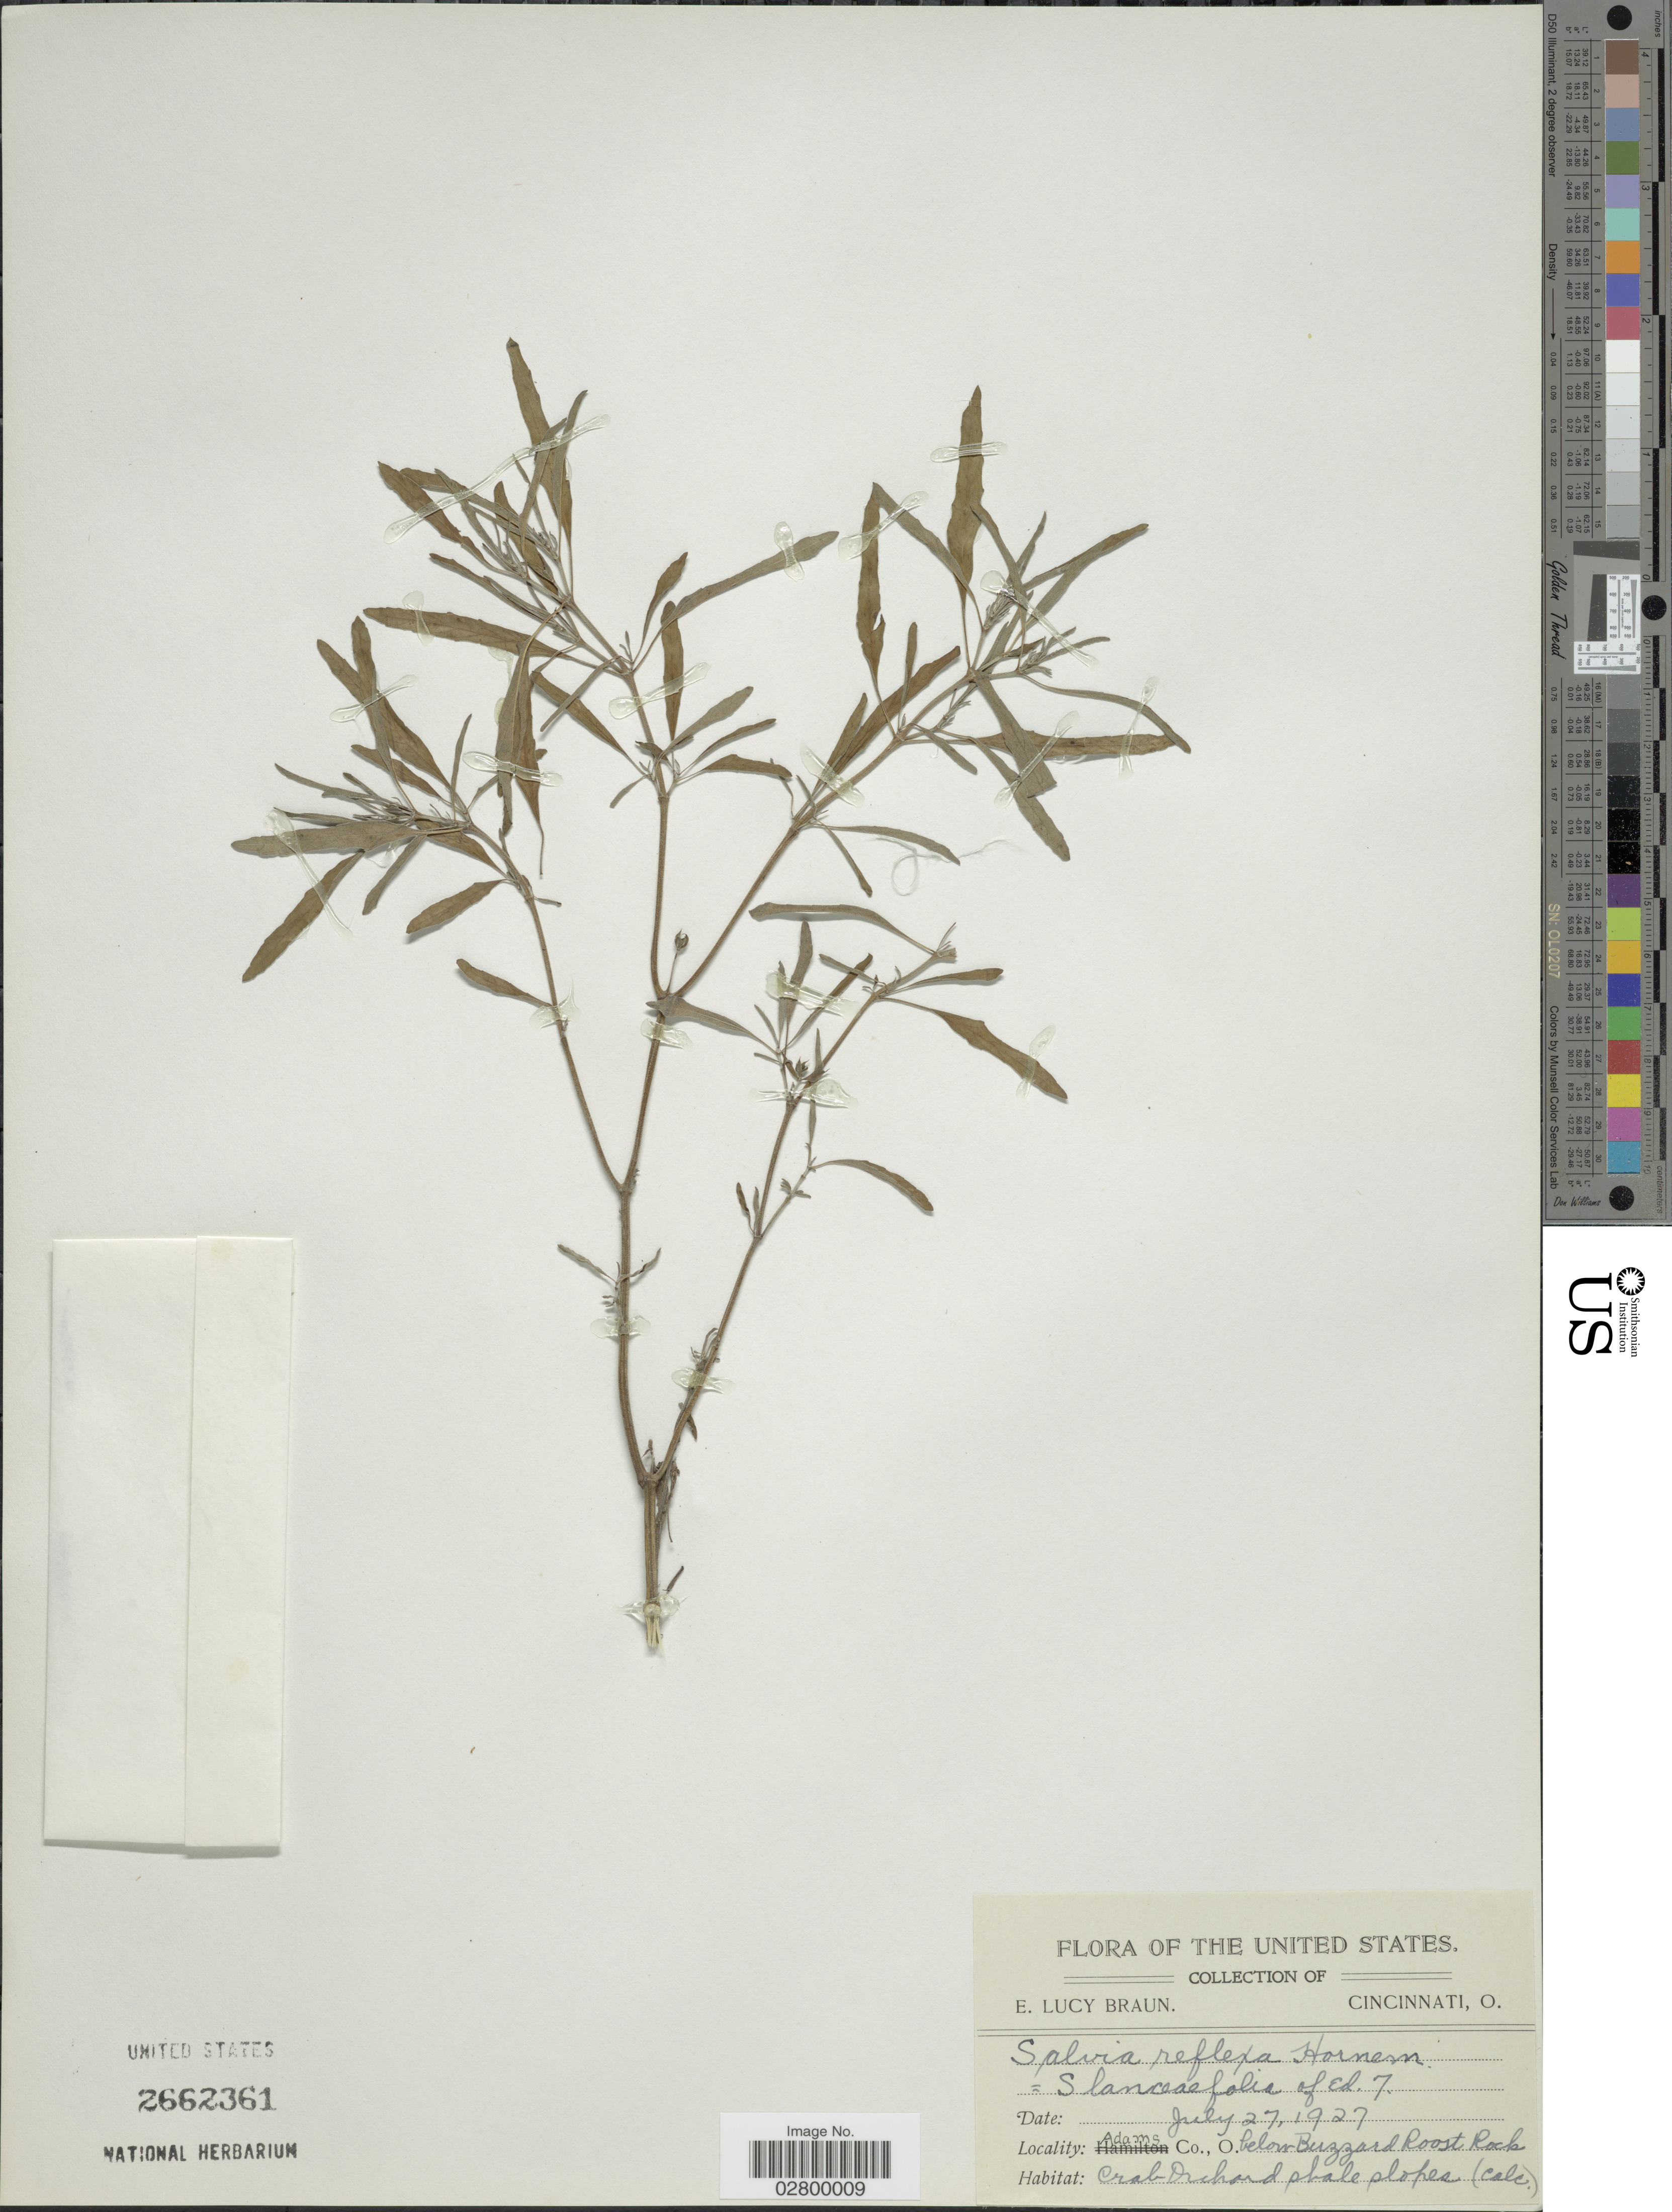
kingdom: Plantae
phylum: Tracheophyta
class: Magnoliopsida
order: Lamiales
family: Lamiaceae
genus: Salvia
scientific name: Salvia reflexa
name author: Hornem.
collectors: E. L. Braun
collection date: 1927-07-27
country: United States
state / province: Ohio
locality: Adams Co., O. below Buzzard Roost Rock.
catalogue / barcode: US 2662361